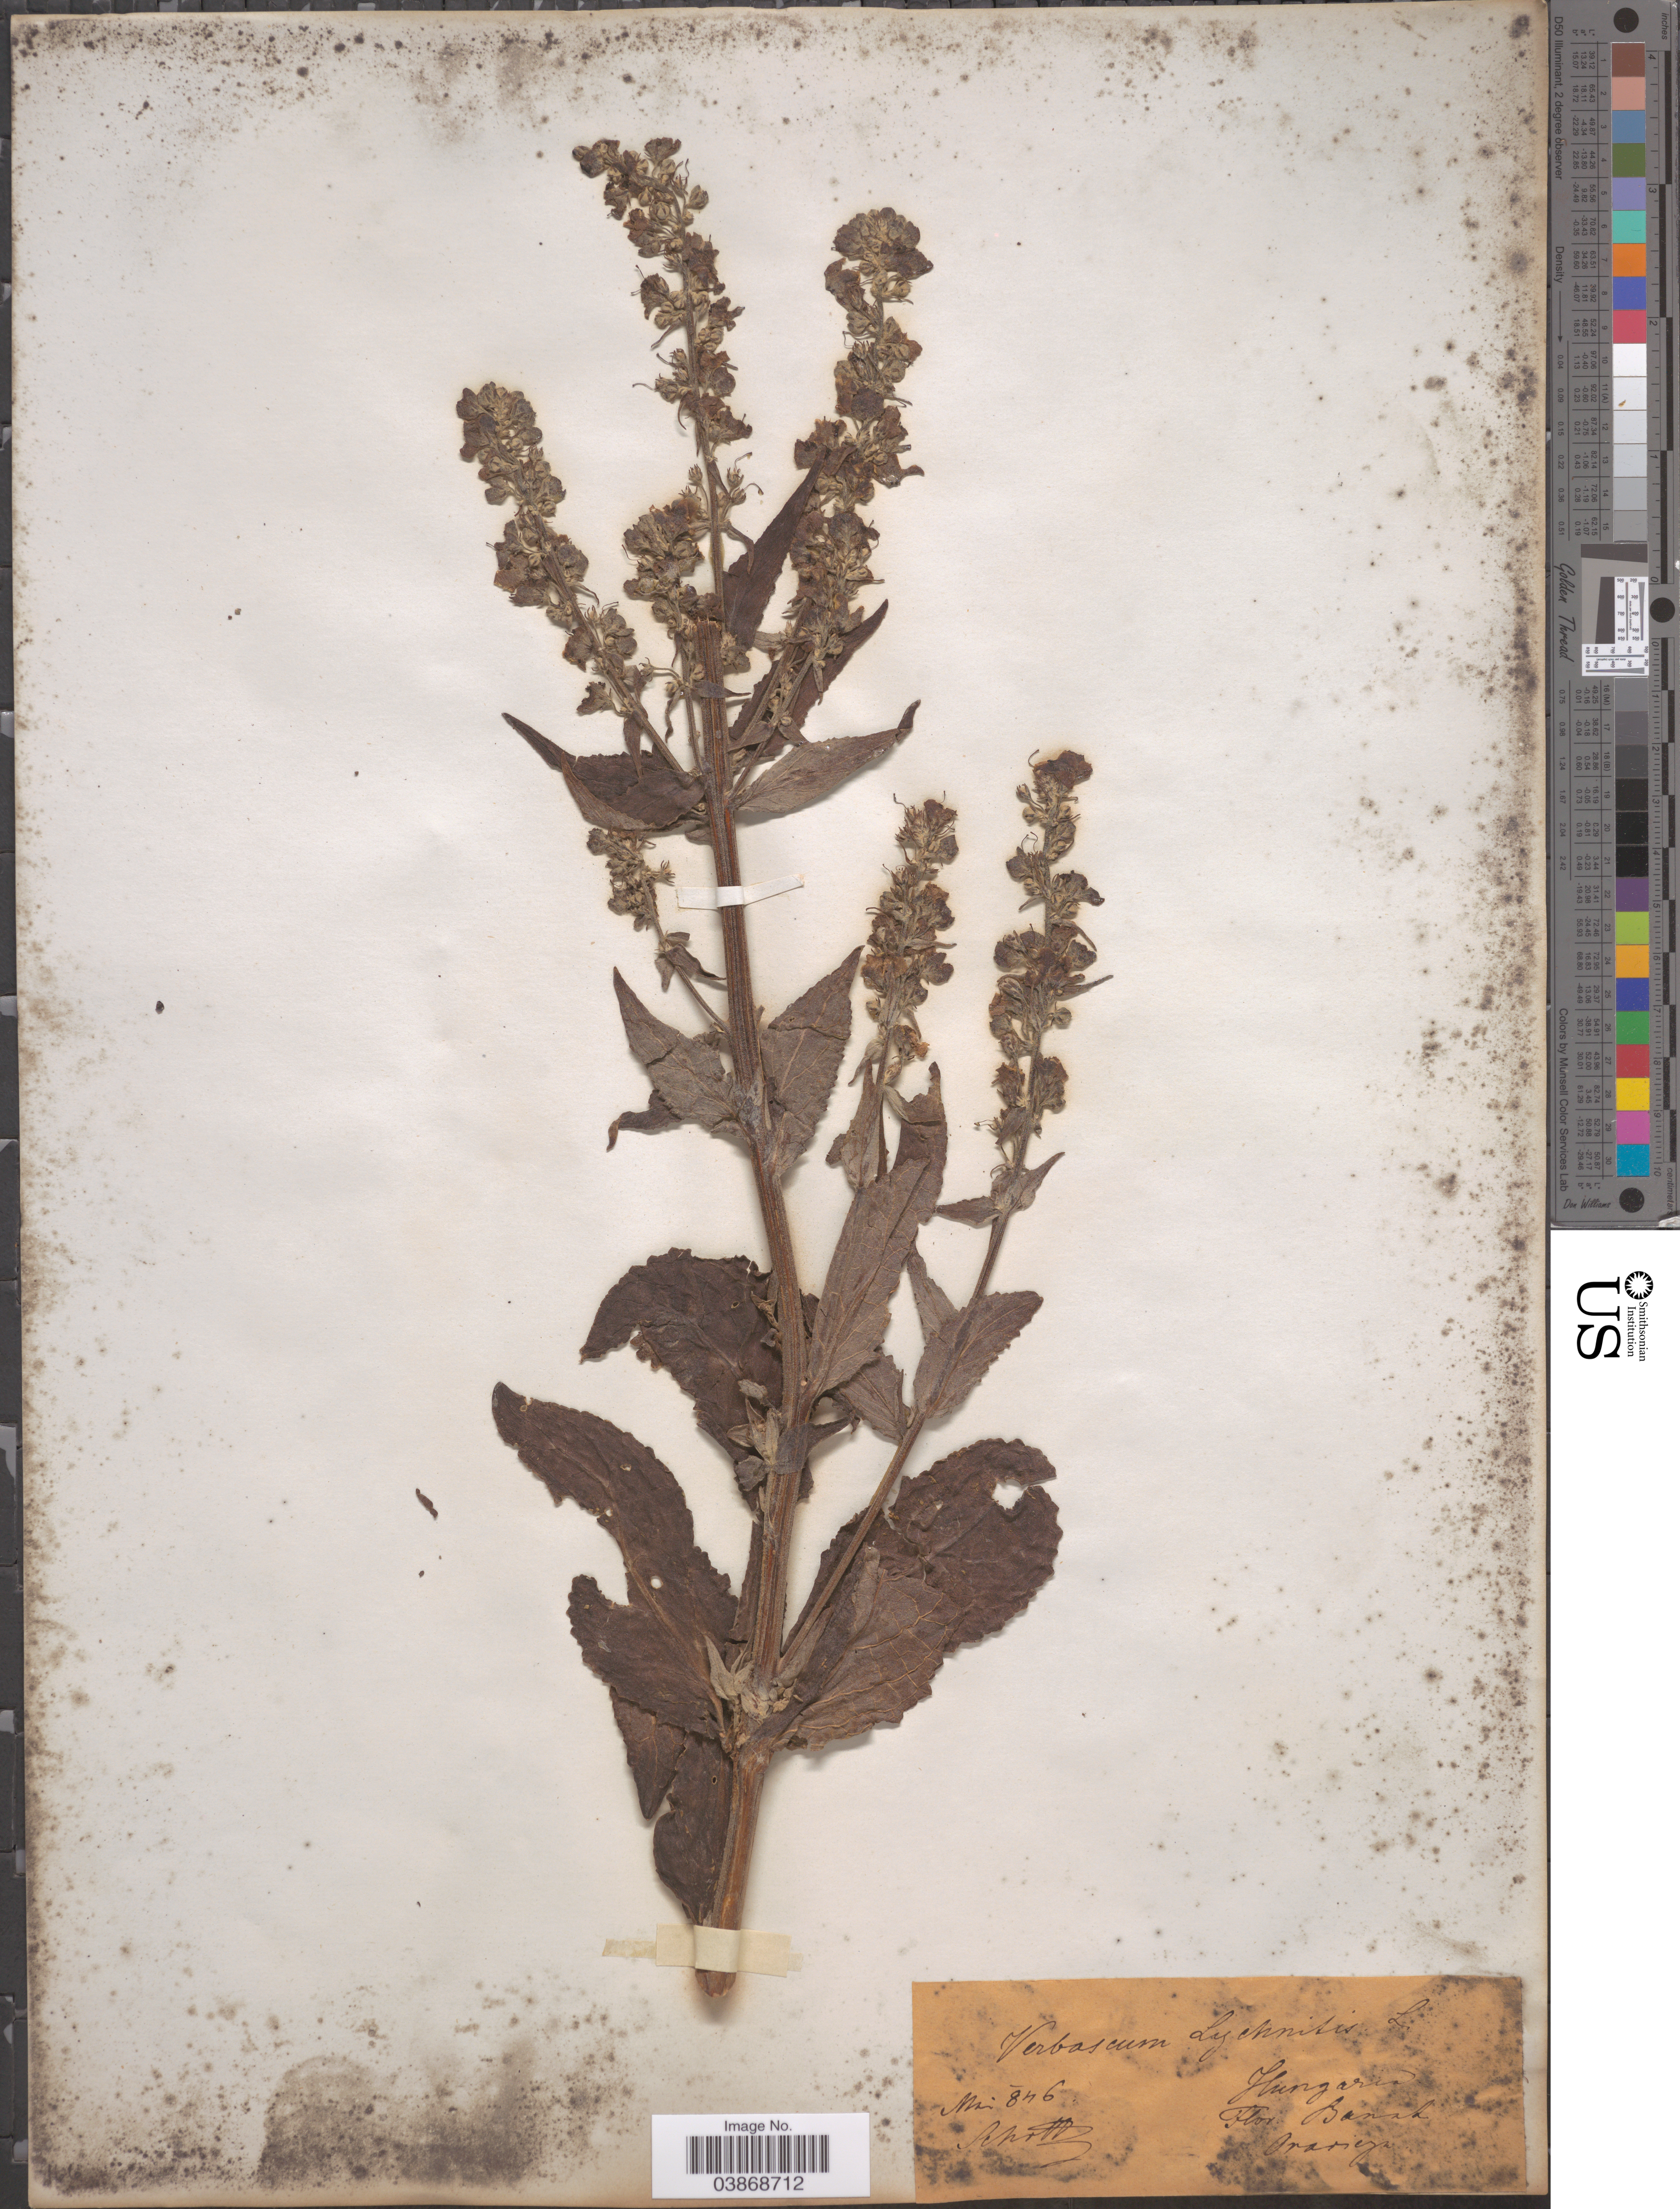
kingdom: Plantae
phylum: Tracheophyta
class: Magnoliopsida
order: Lamiales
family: Scrophulariaceae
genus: Verbascum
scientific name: Verbascum lychnitis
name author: L.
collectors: -. Schottz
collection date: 1846-05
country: Hungary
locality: Banat. Orariega. [interpreted]